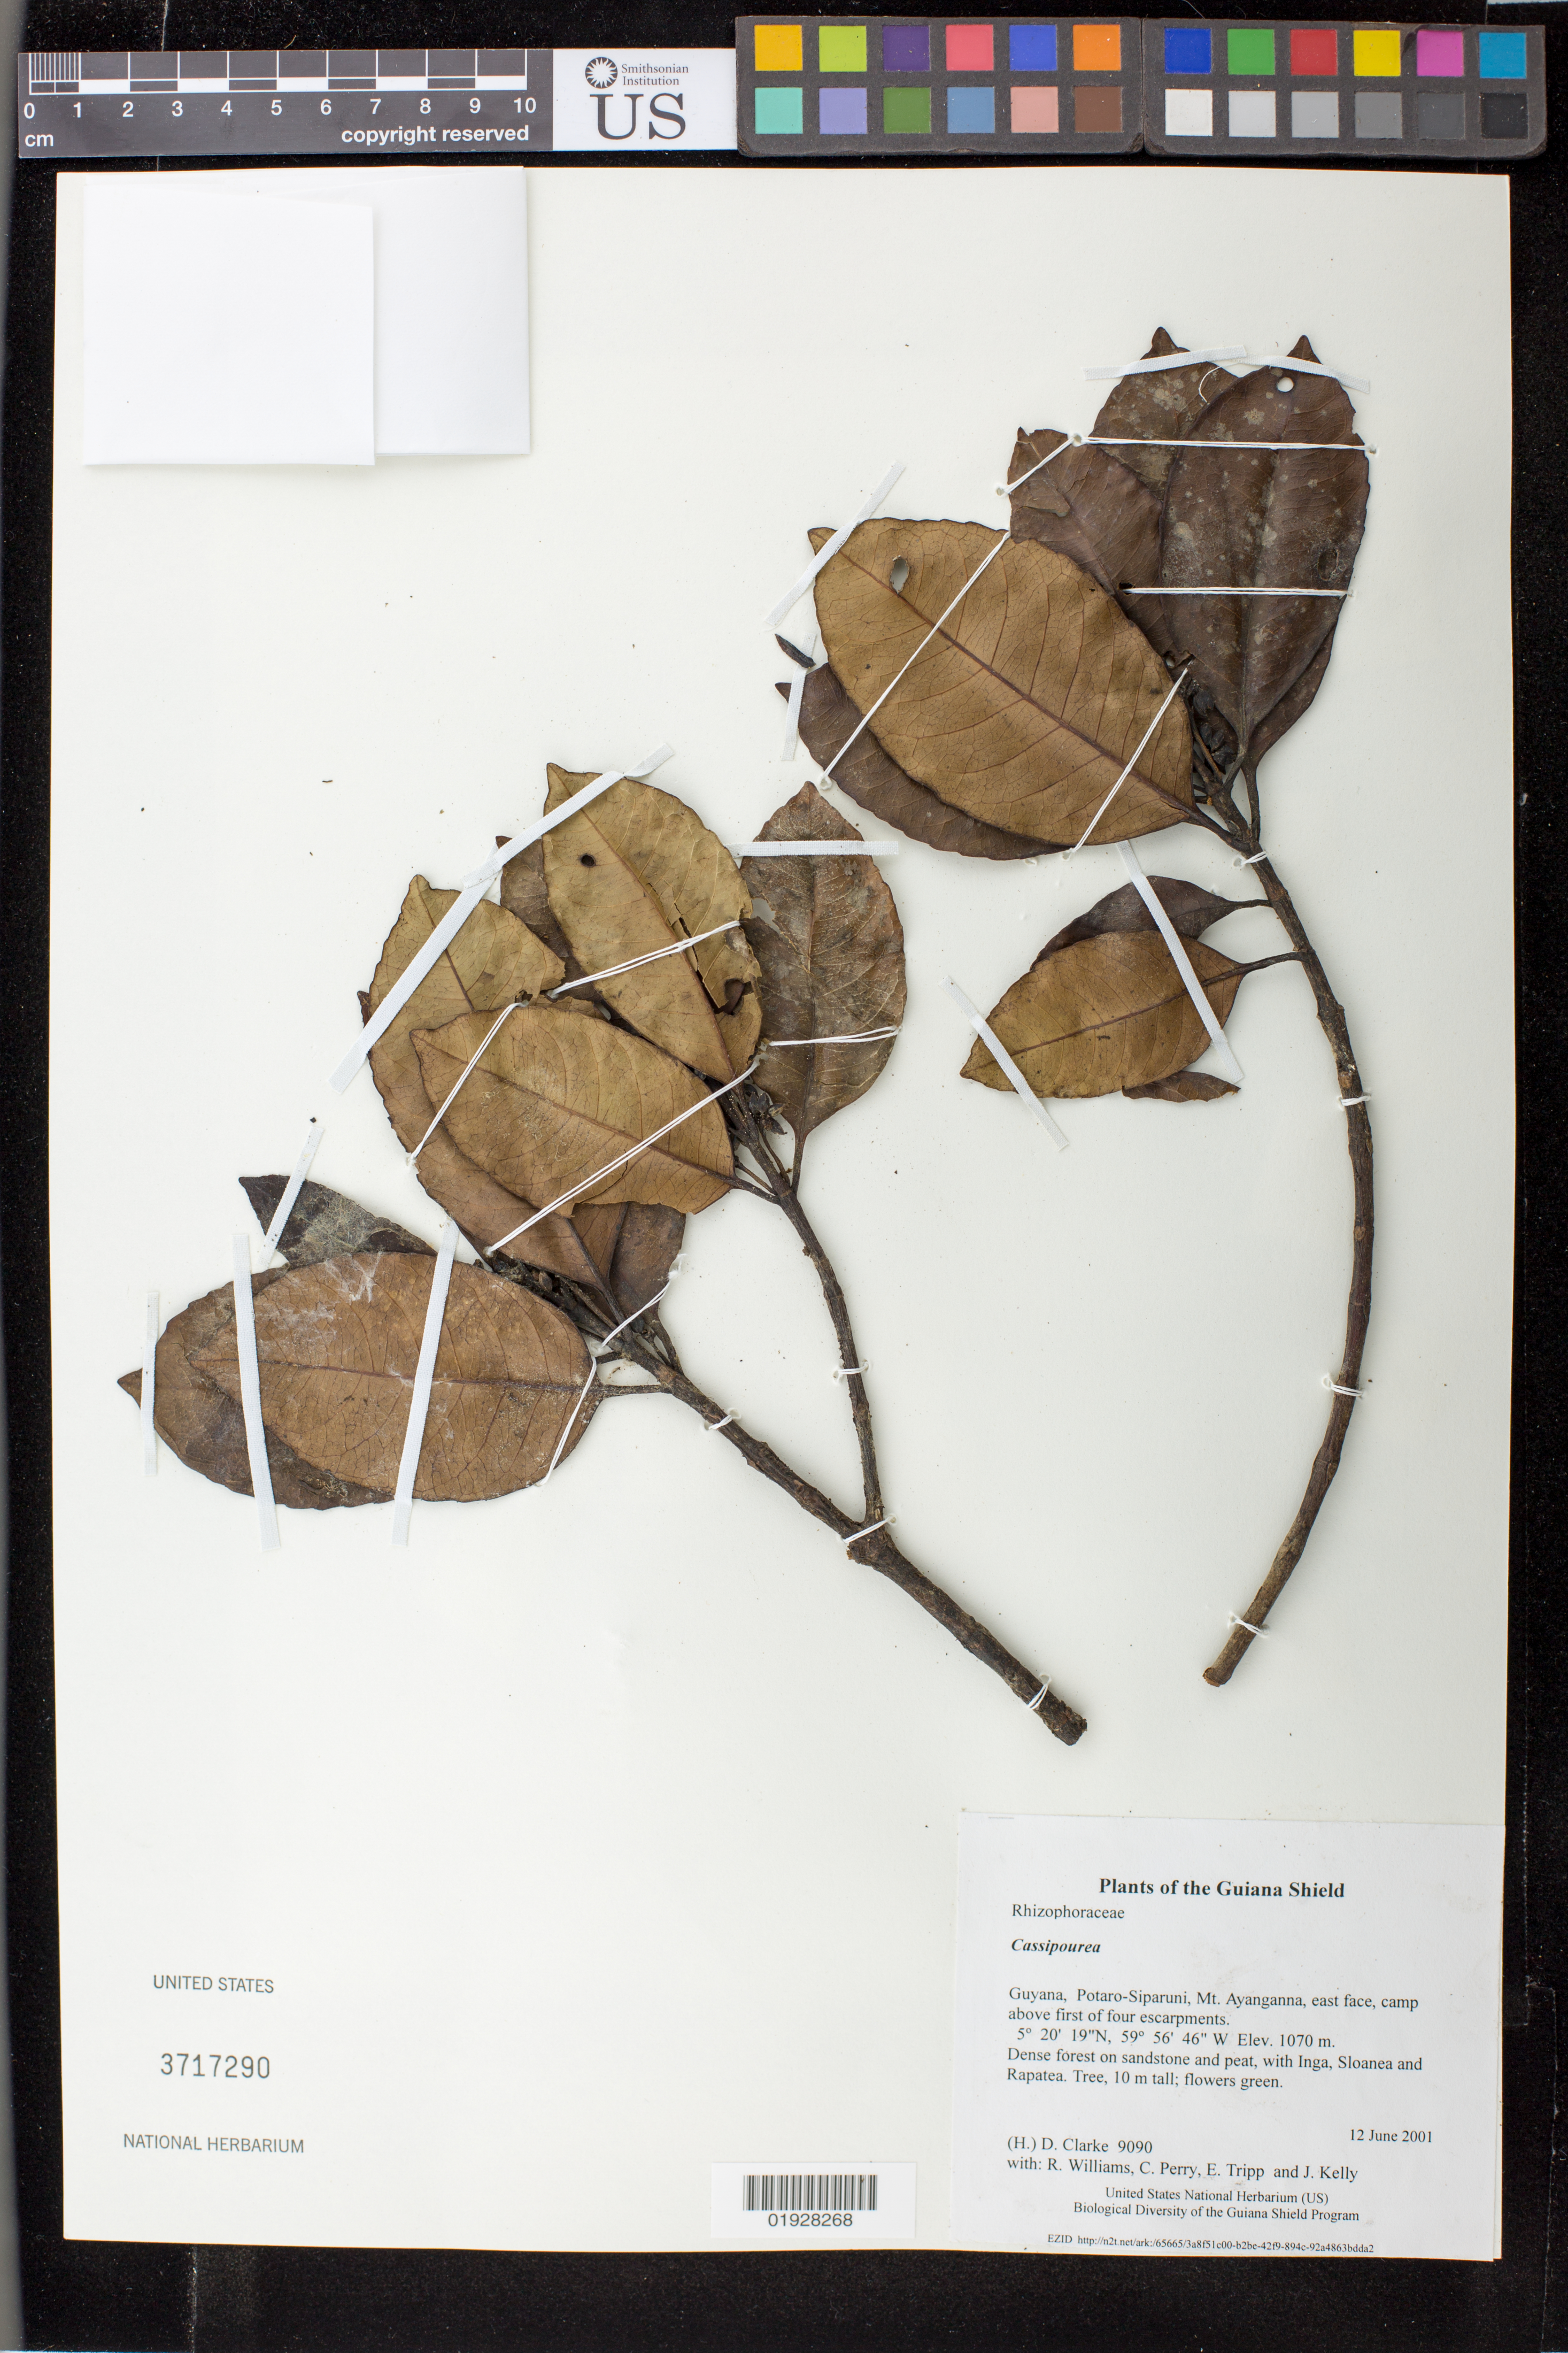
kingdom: Plantae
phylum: Tracheophyta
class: Magnoliopsida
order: Malpighiales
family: Rhizophoraceae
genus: Cassipourea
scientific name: Cassipourea sp.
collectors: H. D. Clarke, R. Williams, C. Perry, E. Tripp & J. Kelly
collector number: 9090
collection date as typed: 12 June 2001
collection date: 2001-06-12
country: Guyana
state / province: Potaro-Siparuni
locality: Mt. Ayanganna, east face, camp above first of four escarpments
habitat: Dense forest on sandstone and peat, with Inga, Sloanea and Rapatea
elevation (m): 1070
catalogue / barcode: US 3717290